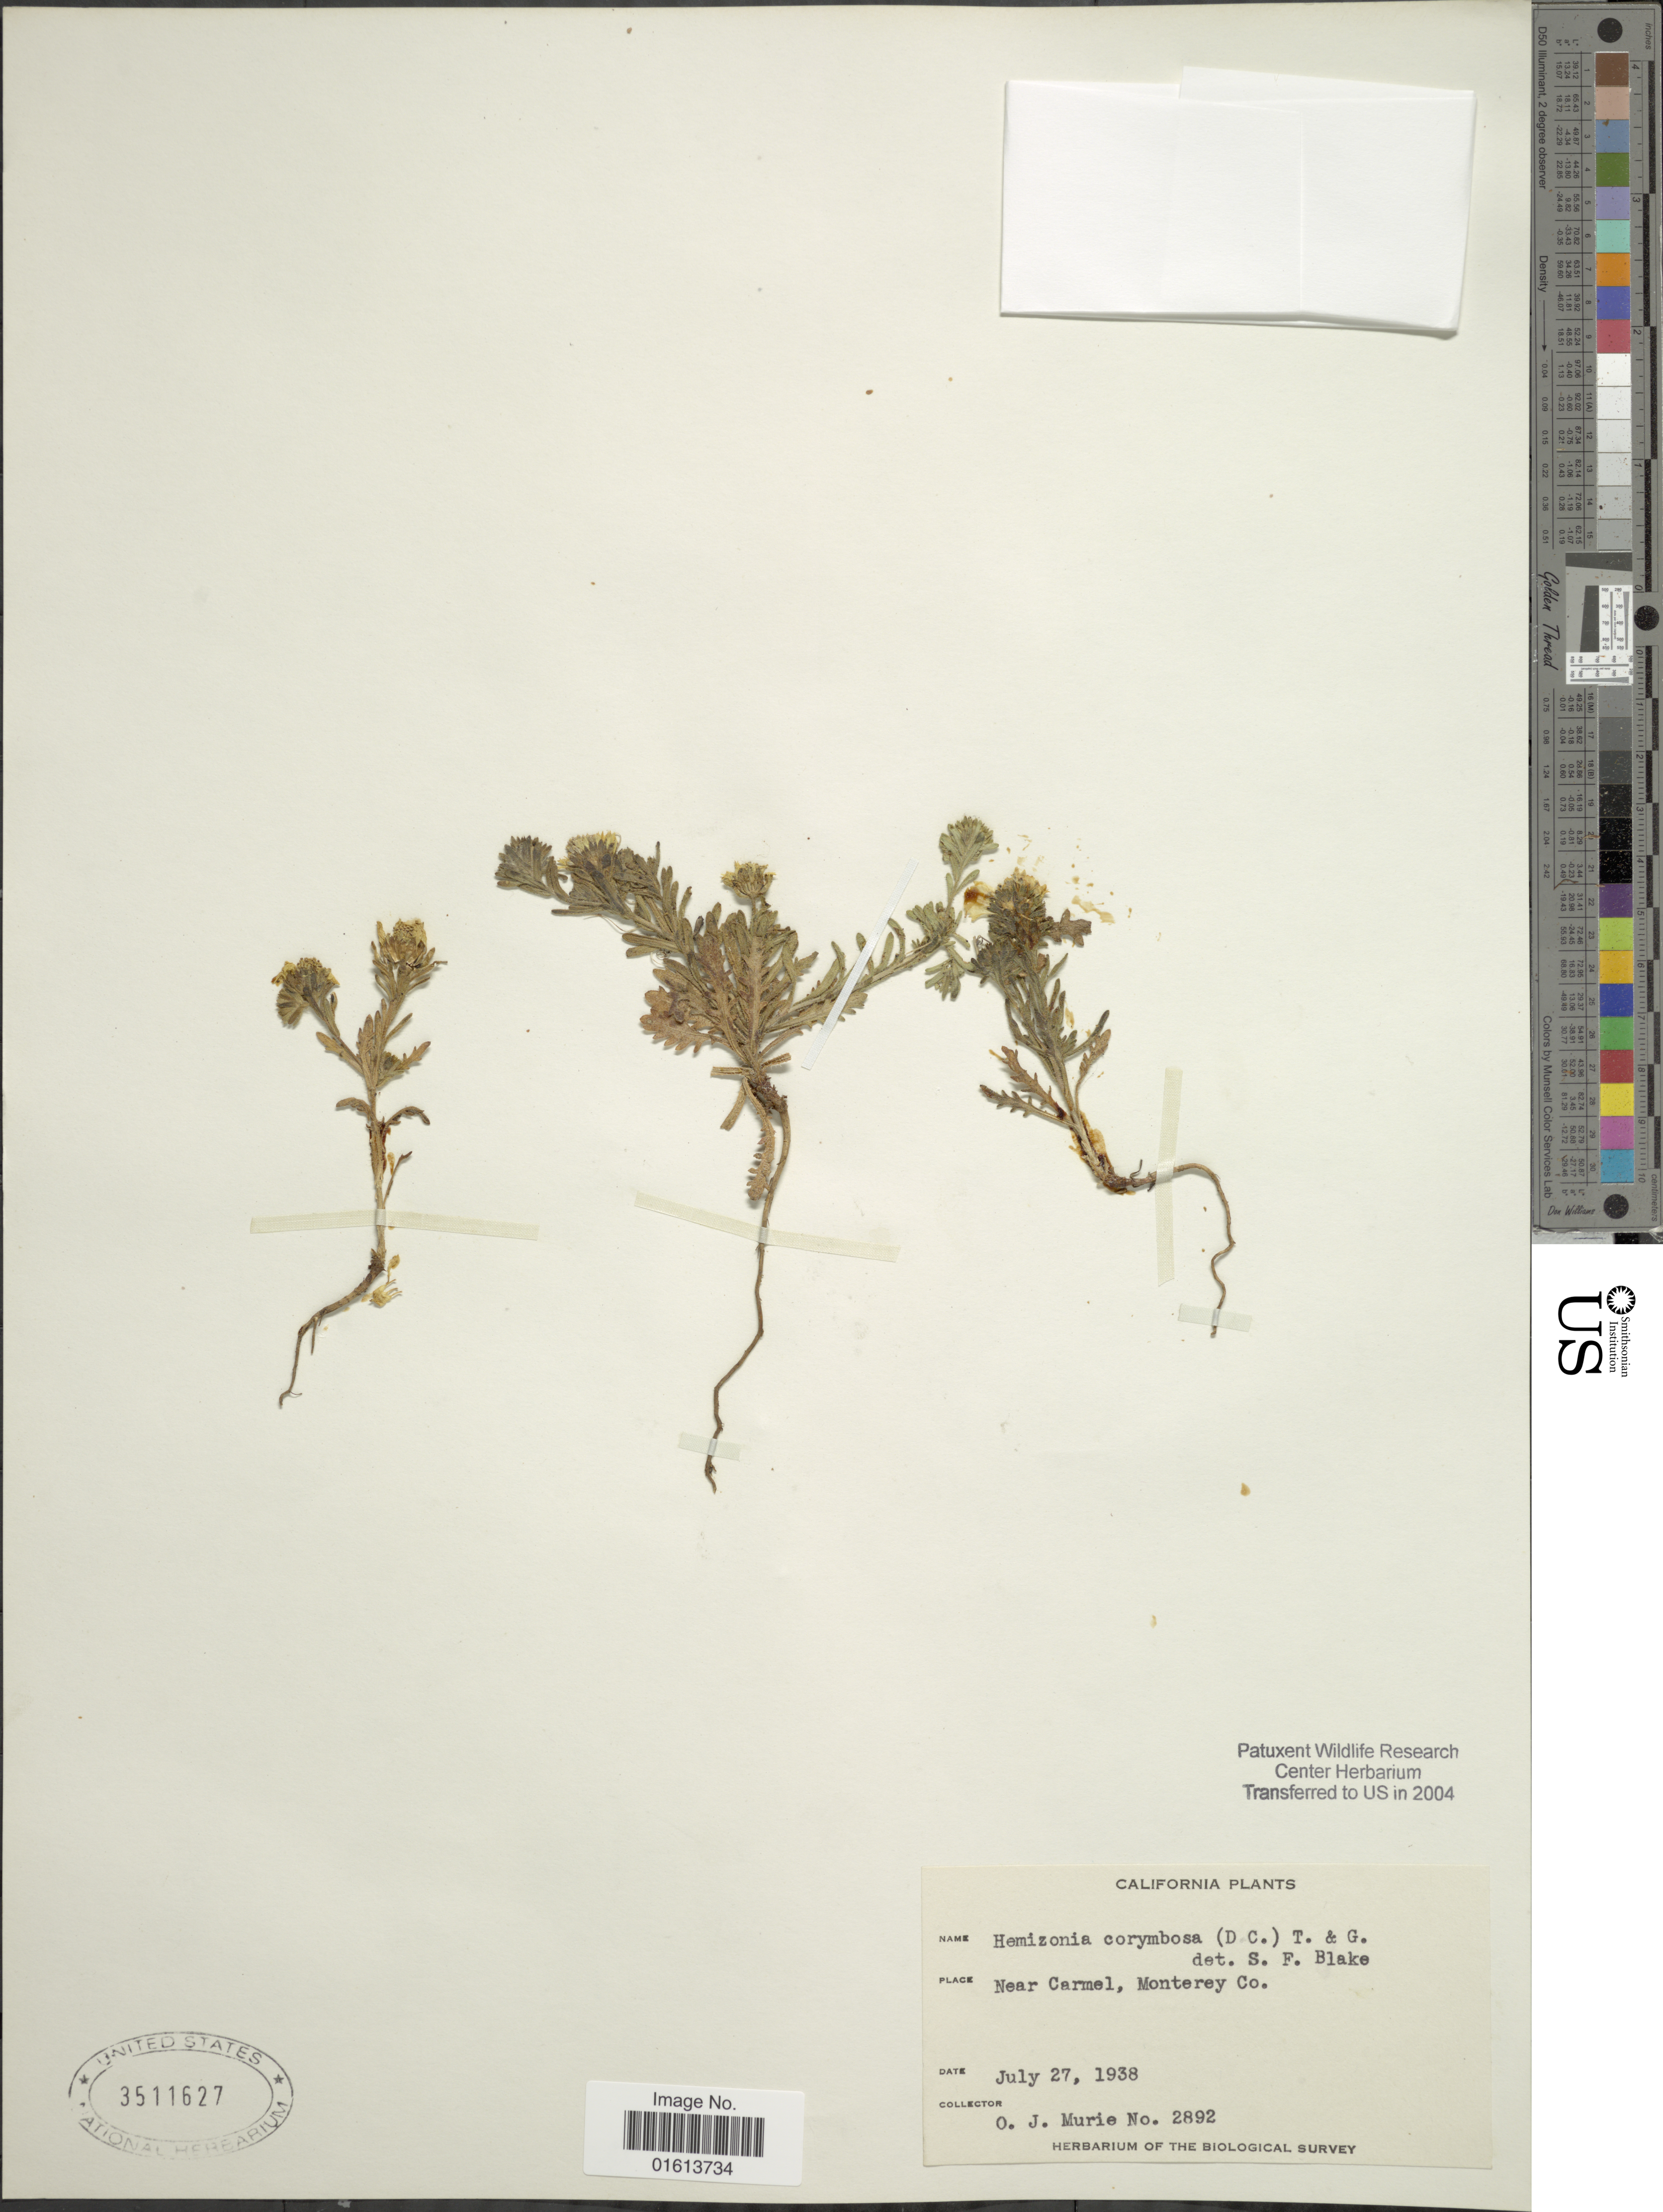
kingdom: Plantae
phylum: Tracheophyta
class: Magnoliopsida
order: Asterales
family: Asteraceae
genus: Deinandra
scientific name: Deinandra corymbosa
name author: (DC.) B.G. Baldwin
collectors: O. Murie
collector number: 2892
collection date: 1938-07-27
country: United States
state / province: California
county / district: Monterey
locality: California. Near Carmel, monterey Co.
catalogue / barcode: US 3511627